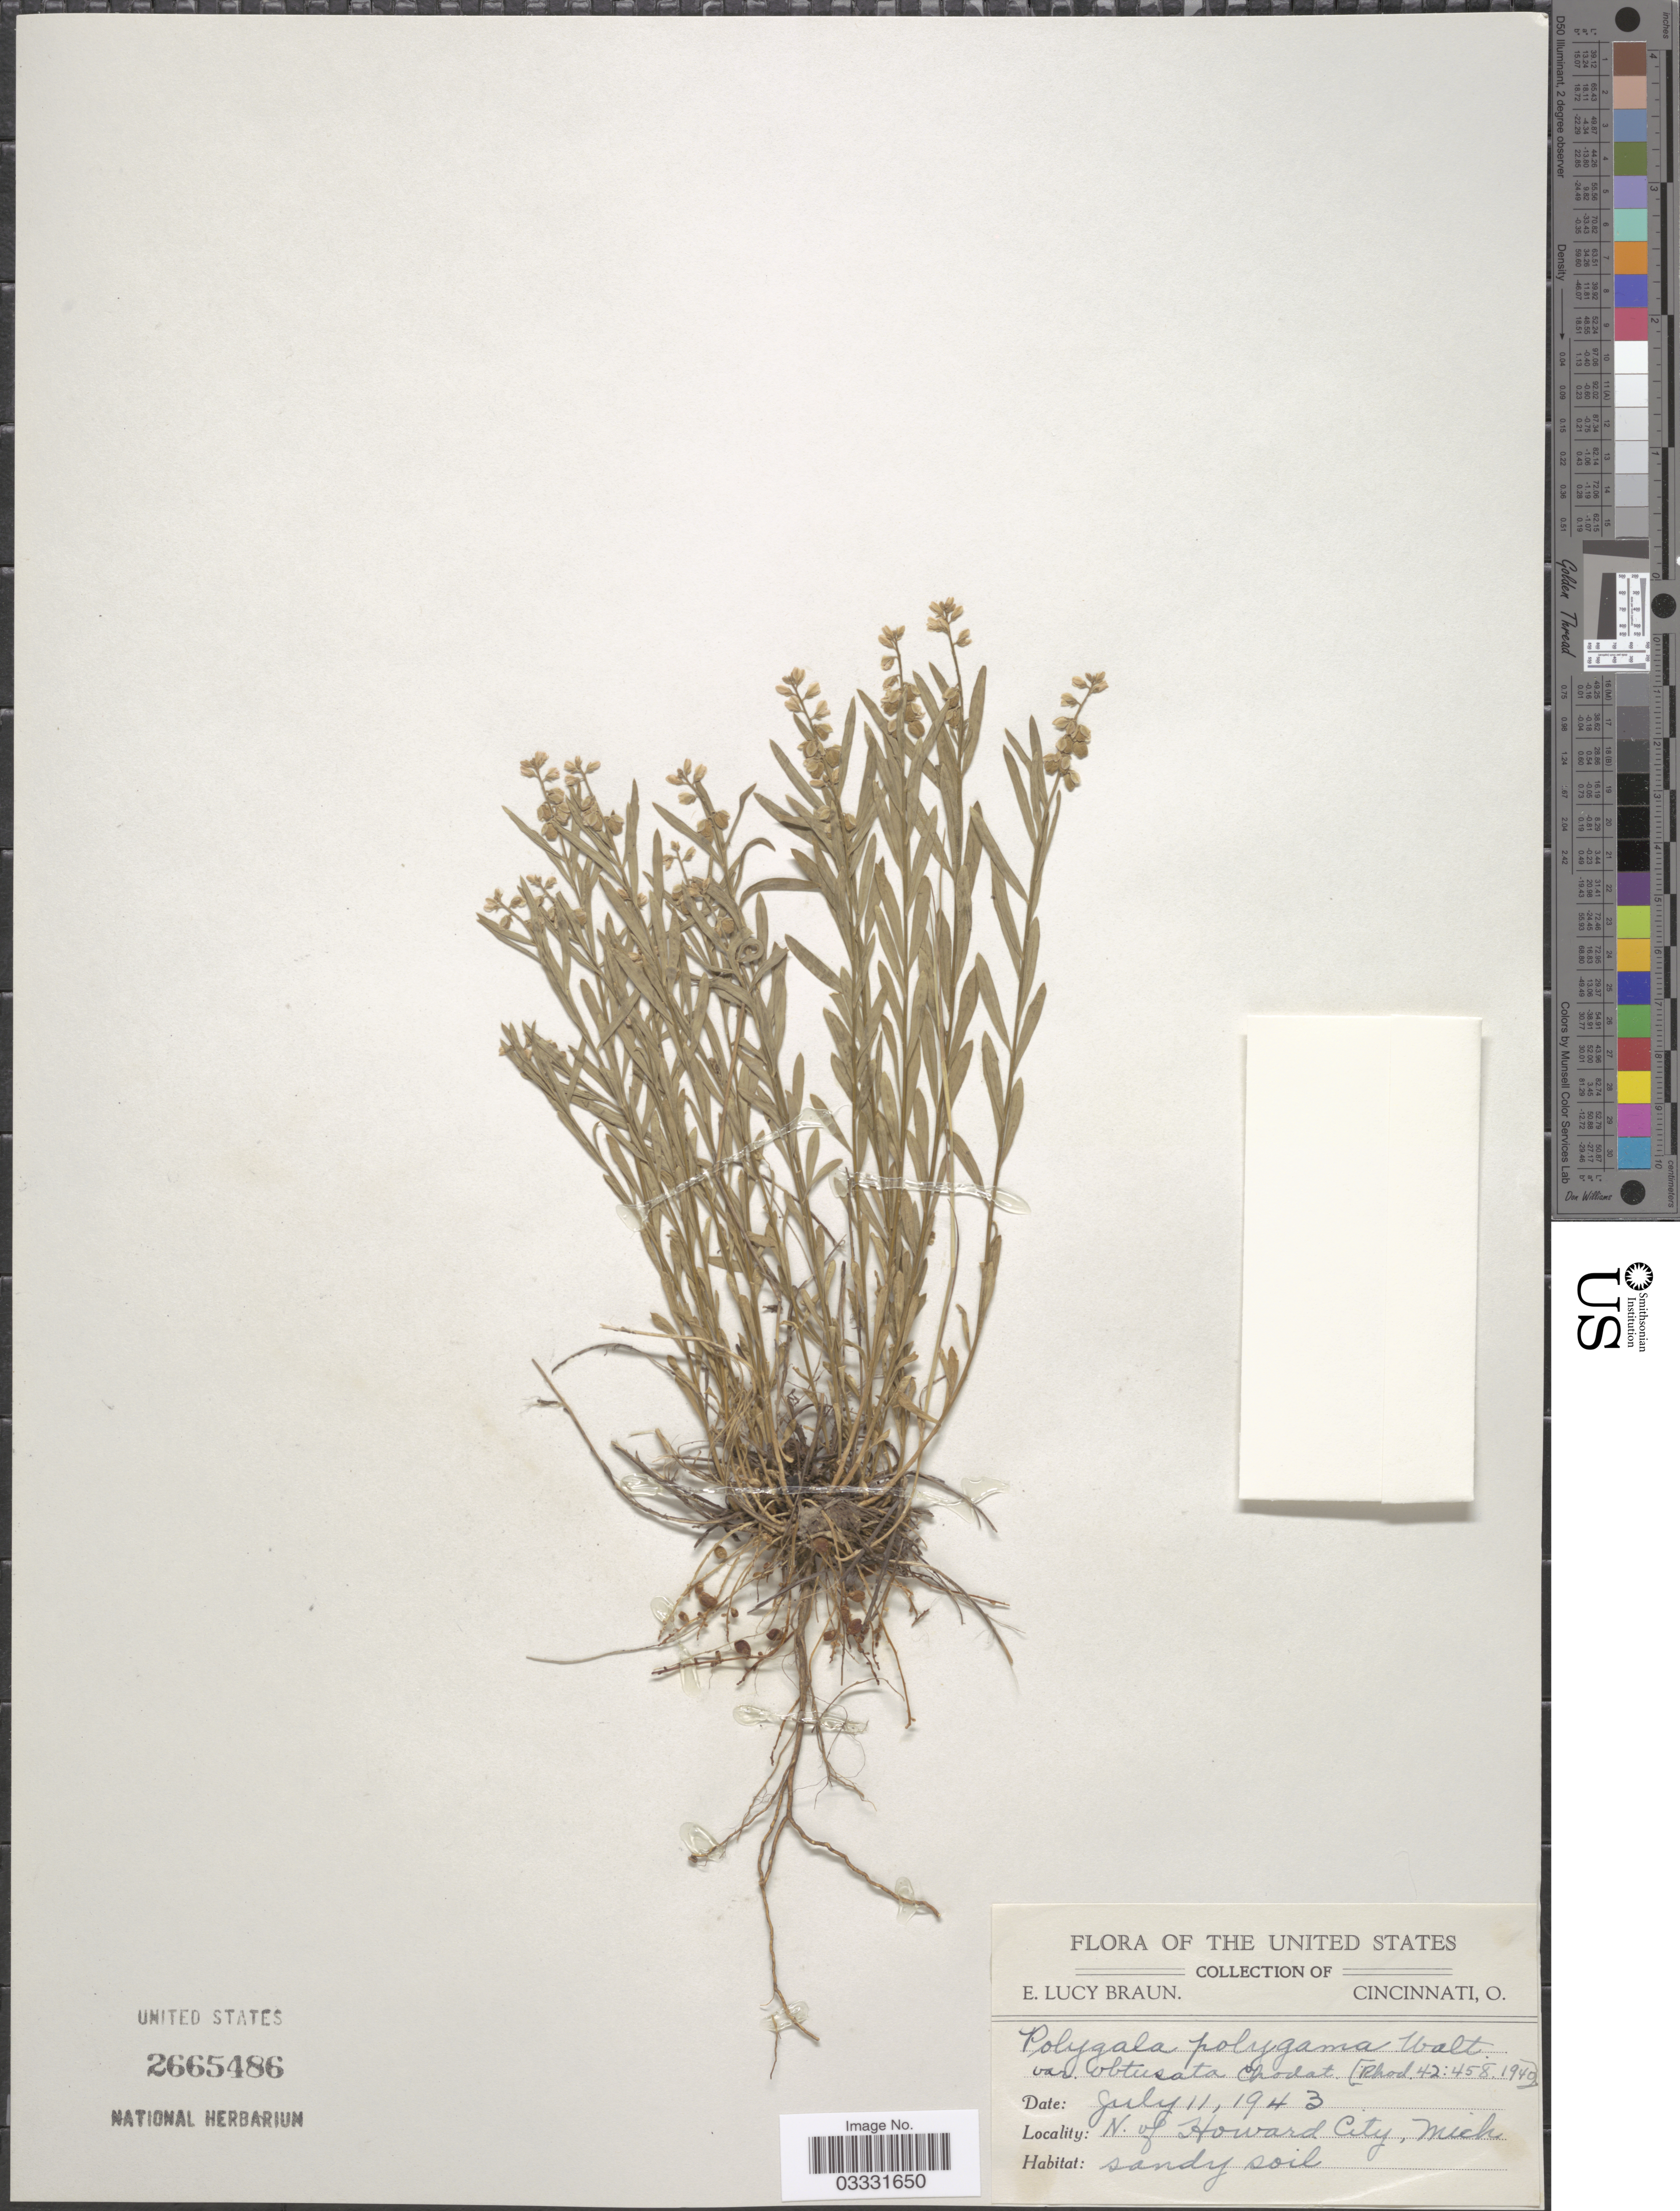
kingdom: Plantae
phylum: Tracheophyta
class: Magnoliopsida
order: Fabales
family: Polygalaceae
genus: Polygala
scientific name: Polygala polygama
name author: Walter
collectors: E. L. Braun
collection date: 1943-07-11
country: United States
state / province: Michigan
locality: N. of Howard City.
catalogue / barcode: US 2665486